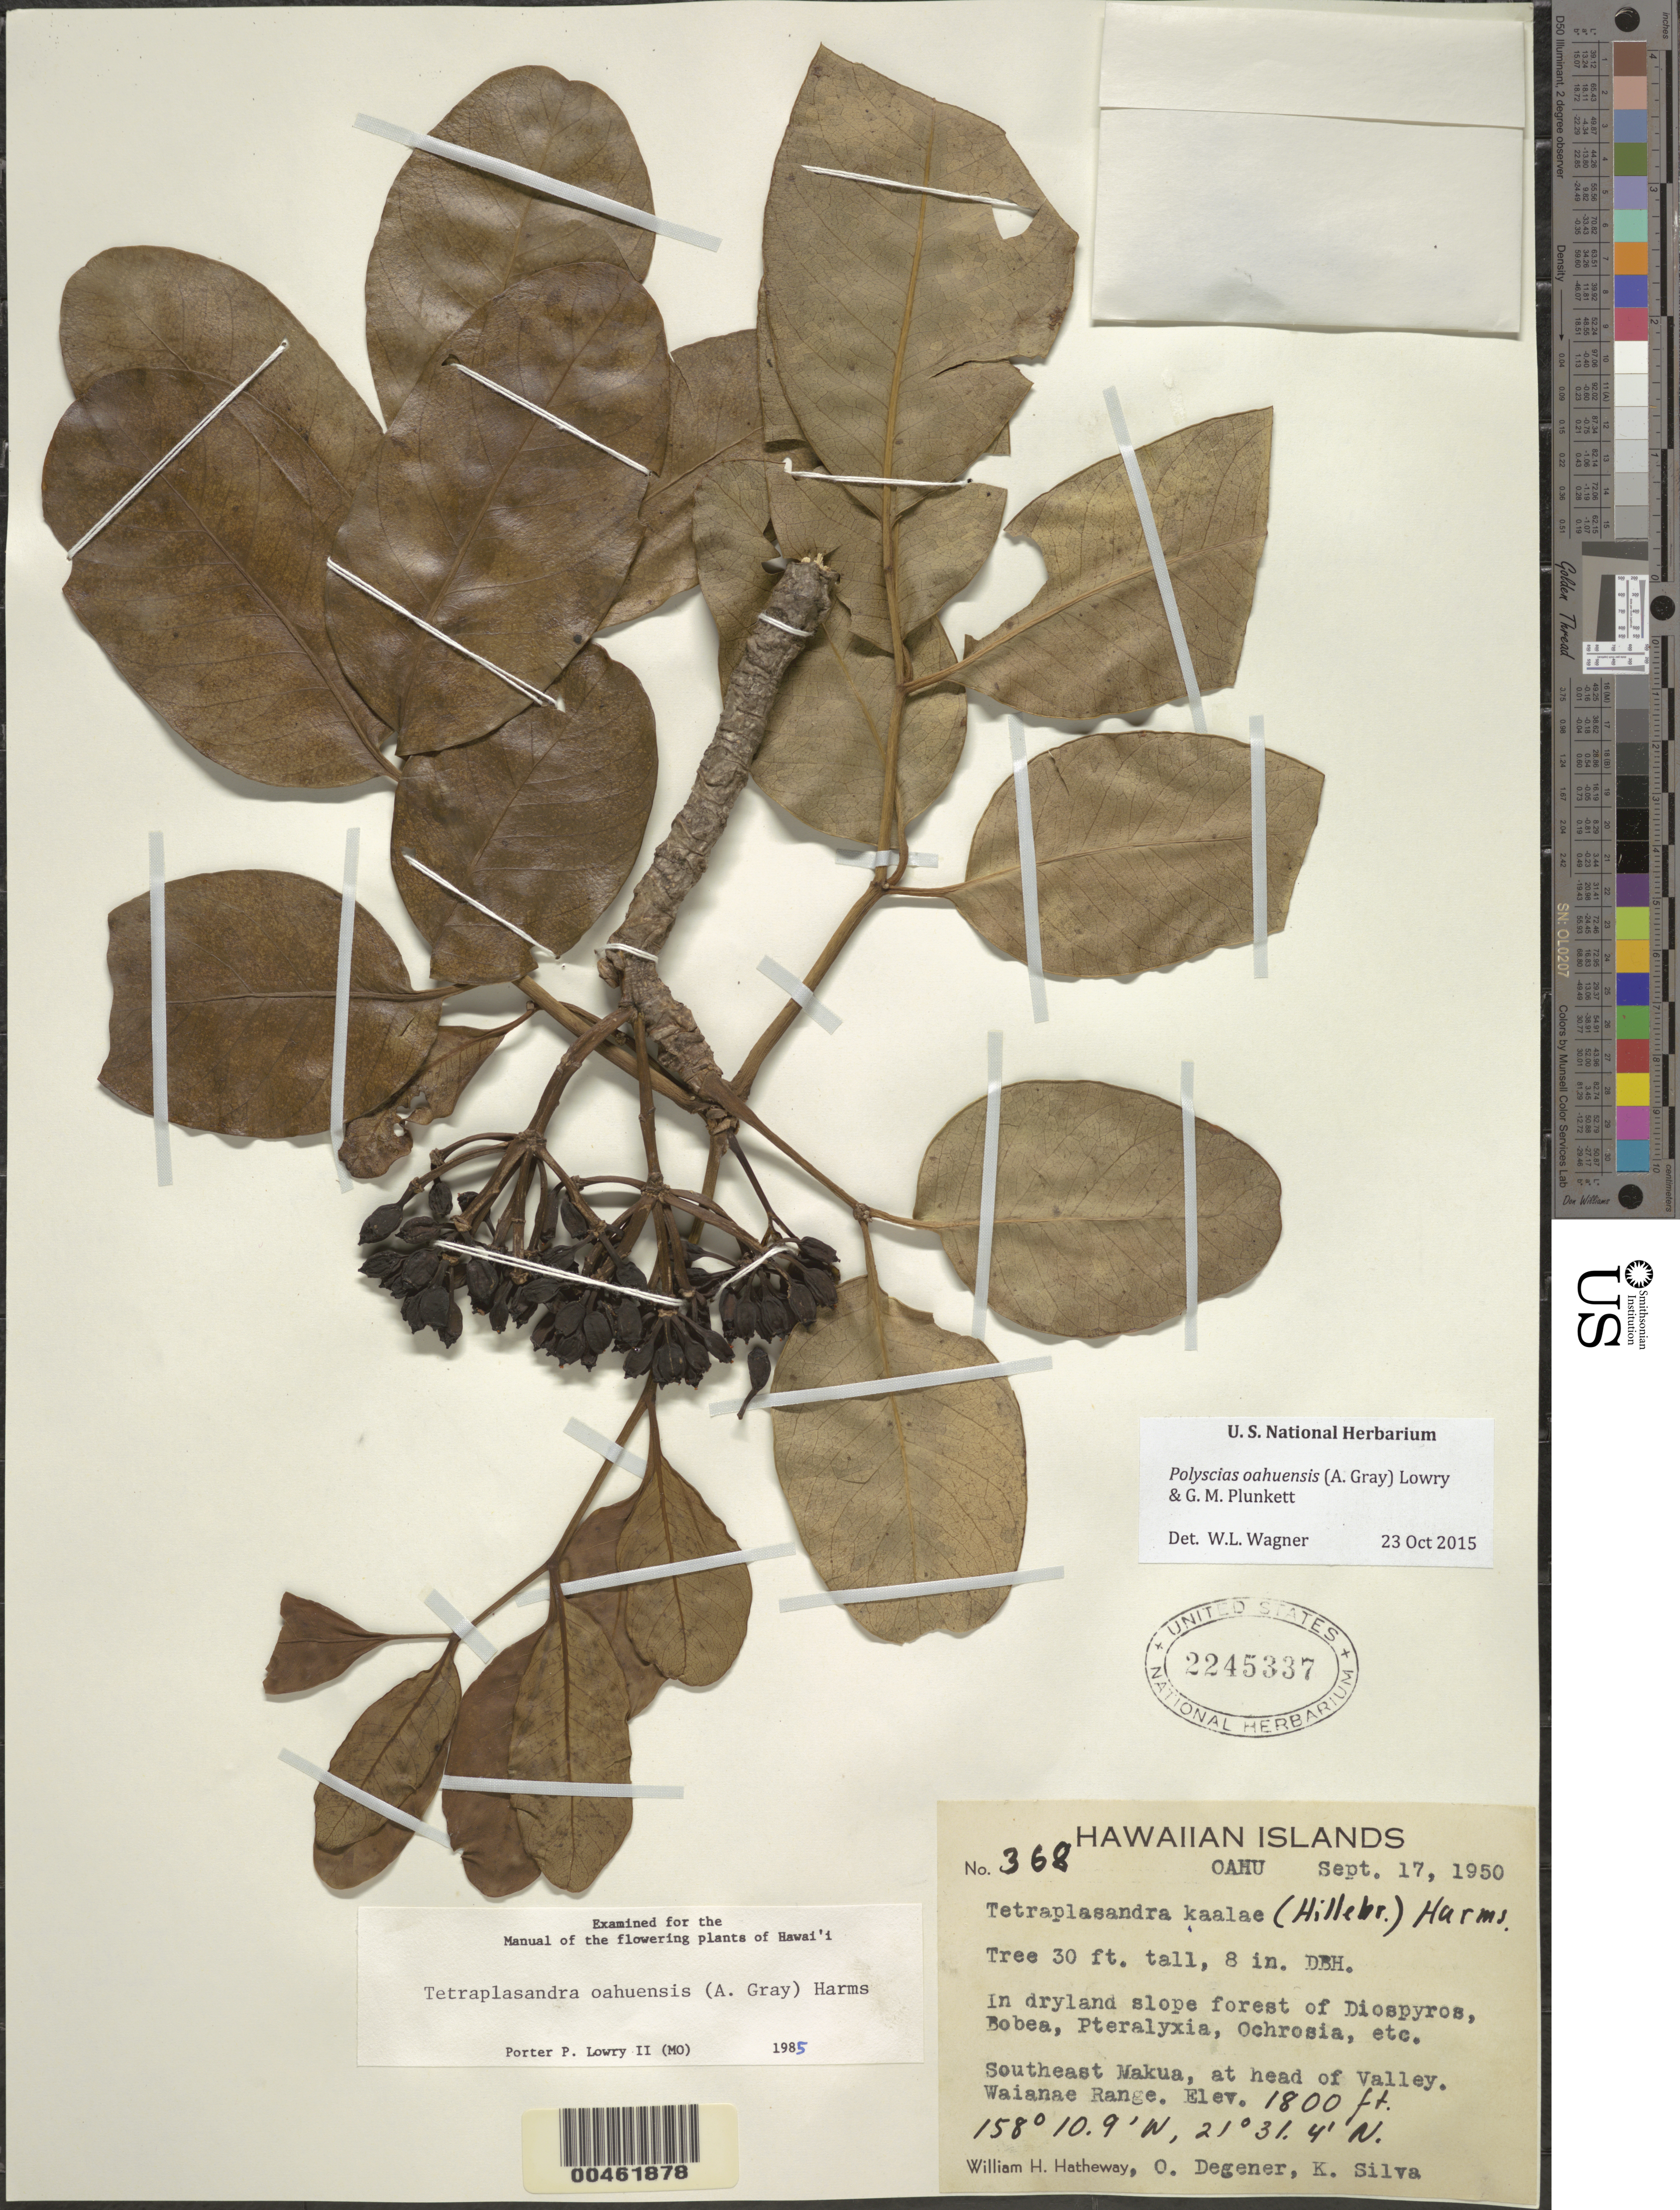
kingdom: Plantae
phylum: Tracheophyta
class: Magnoliopsida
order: Apiales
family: Araliaceae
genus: Polyscias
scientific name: Polyscias oahuensis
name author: (A. Gray) Lowry & G. M. Plunkett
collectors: W. H. Hatheway, O. Degener & K. Silva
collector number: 368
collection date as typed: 17 Sep 1950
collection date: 1950-09-17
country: United States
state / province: Hawaii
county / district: Honolulu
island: Oahu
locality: Southeast Makua, at head of Valley, Waianae Range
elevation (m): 549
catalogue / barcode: US 2245337